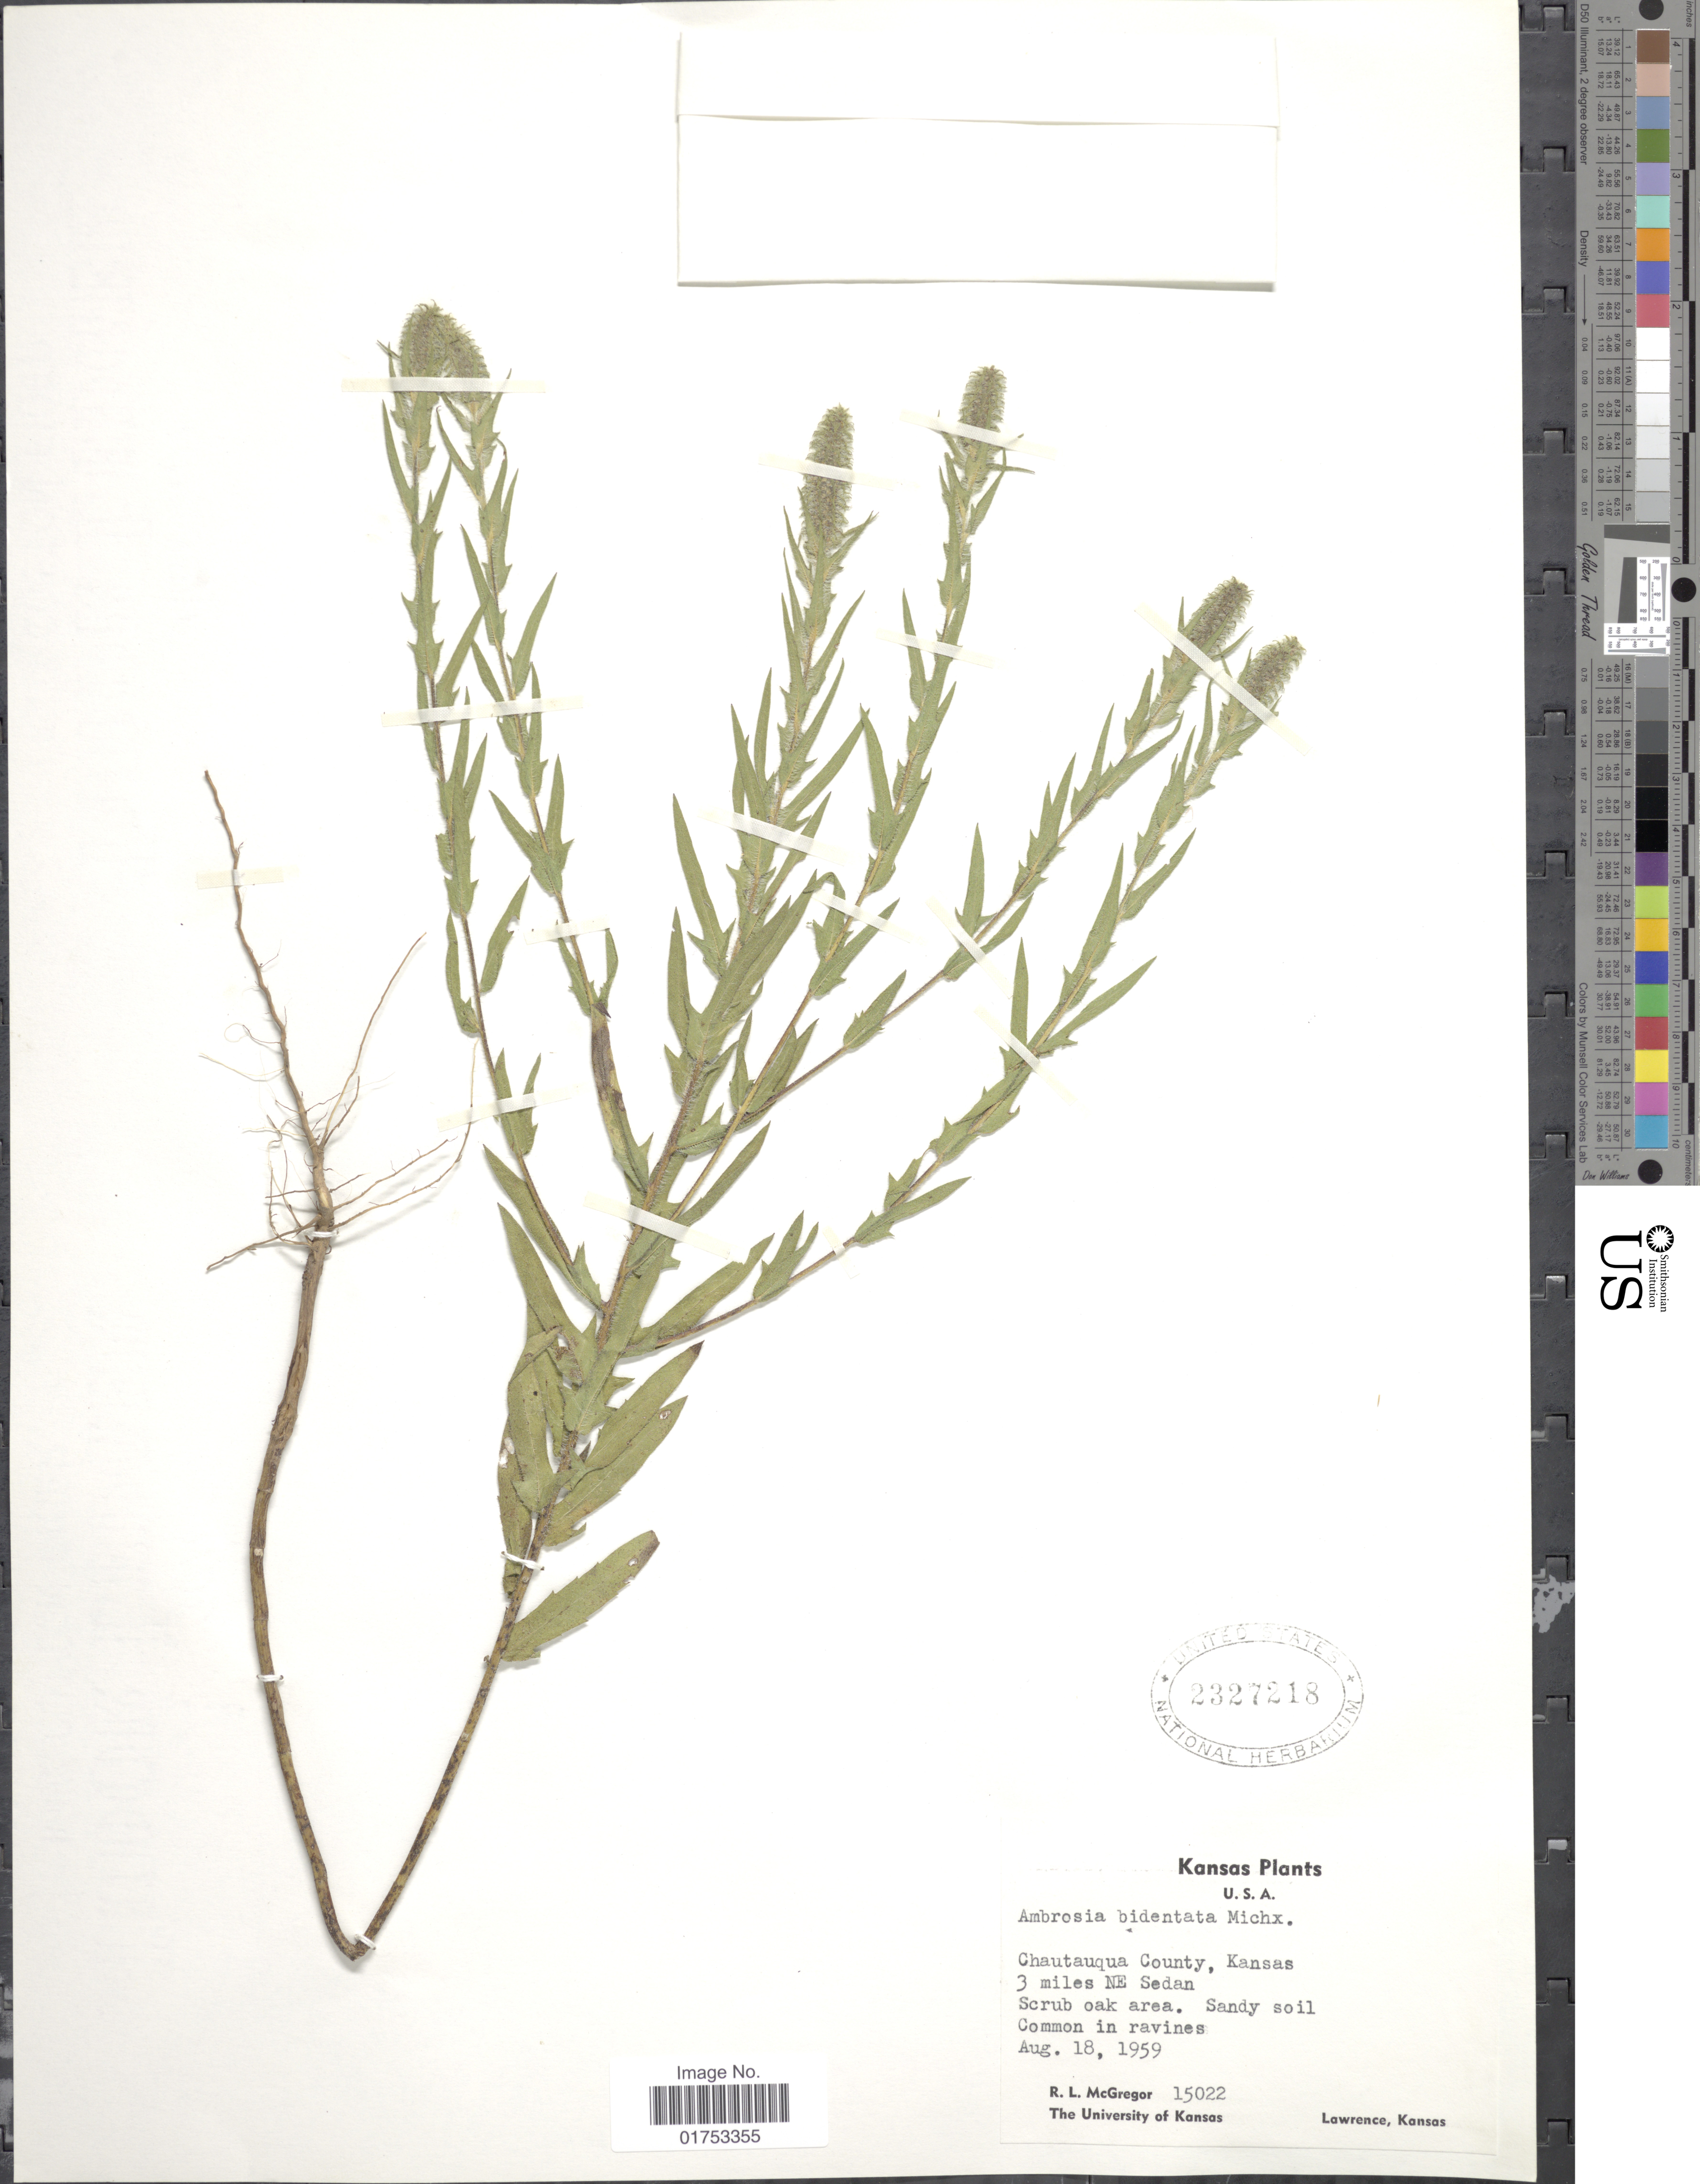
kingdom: Plantae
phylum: Tracheophyta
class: Magnoliopsida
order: Asterales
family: Asteraceae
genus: Ambrosia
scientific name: Ambrosia bidentata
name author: Michx.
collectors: R. McGregor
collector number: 15022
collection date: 1959-08-18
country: United States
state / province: Kansas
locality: U.S.A., Chautauqua County, 3 miles NE Sedan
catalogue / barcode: US 2327218